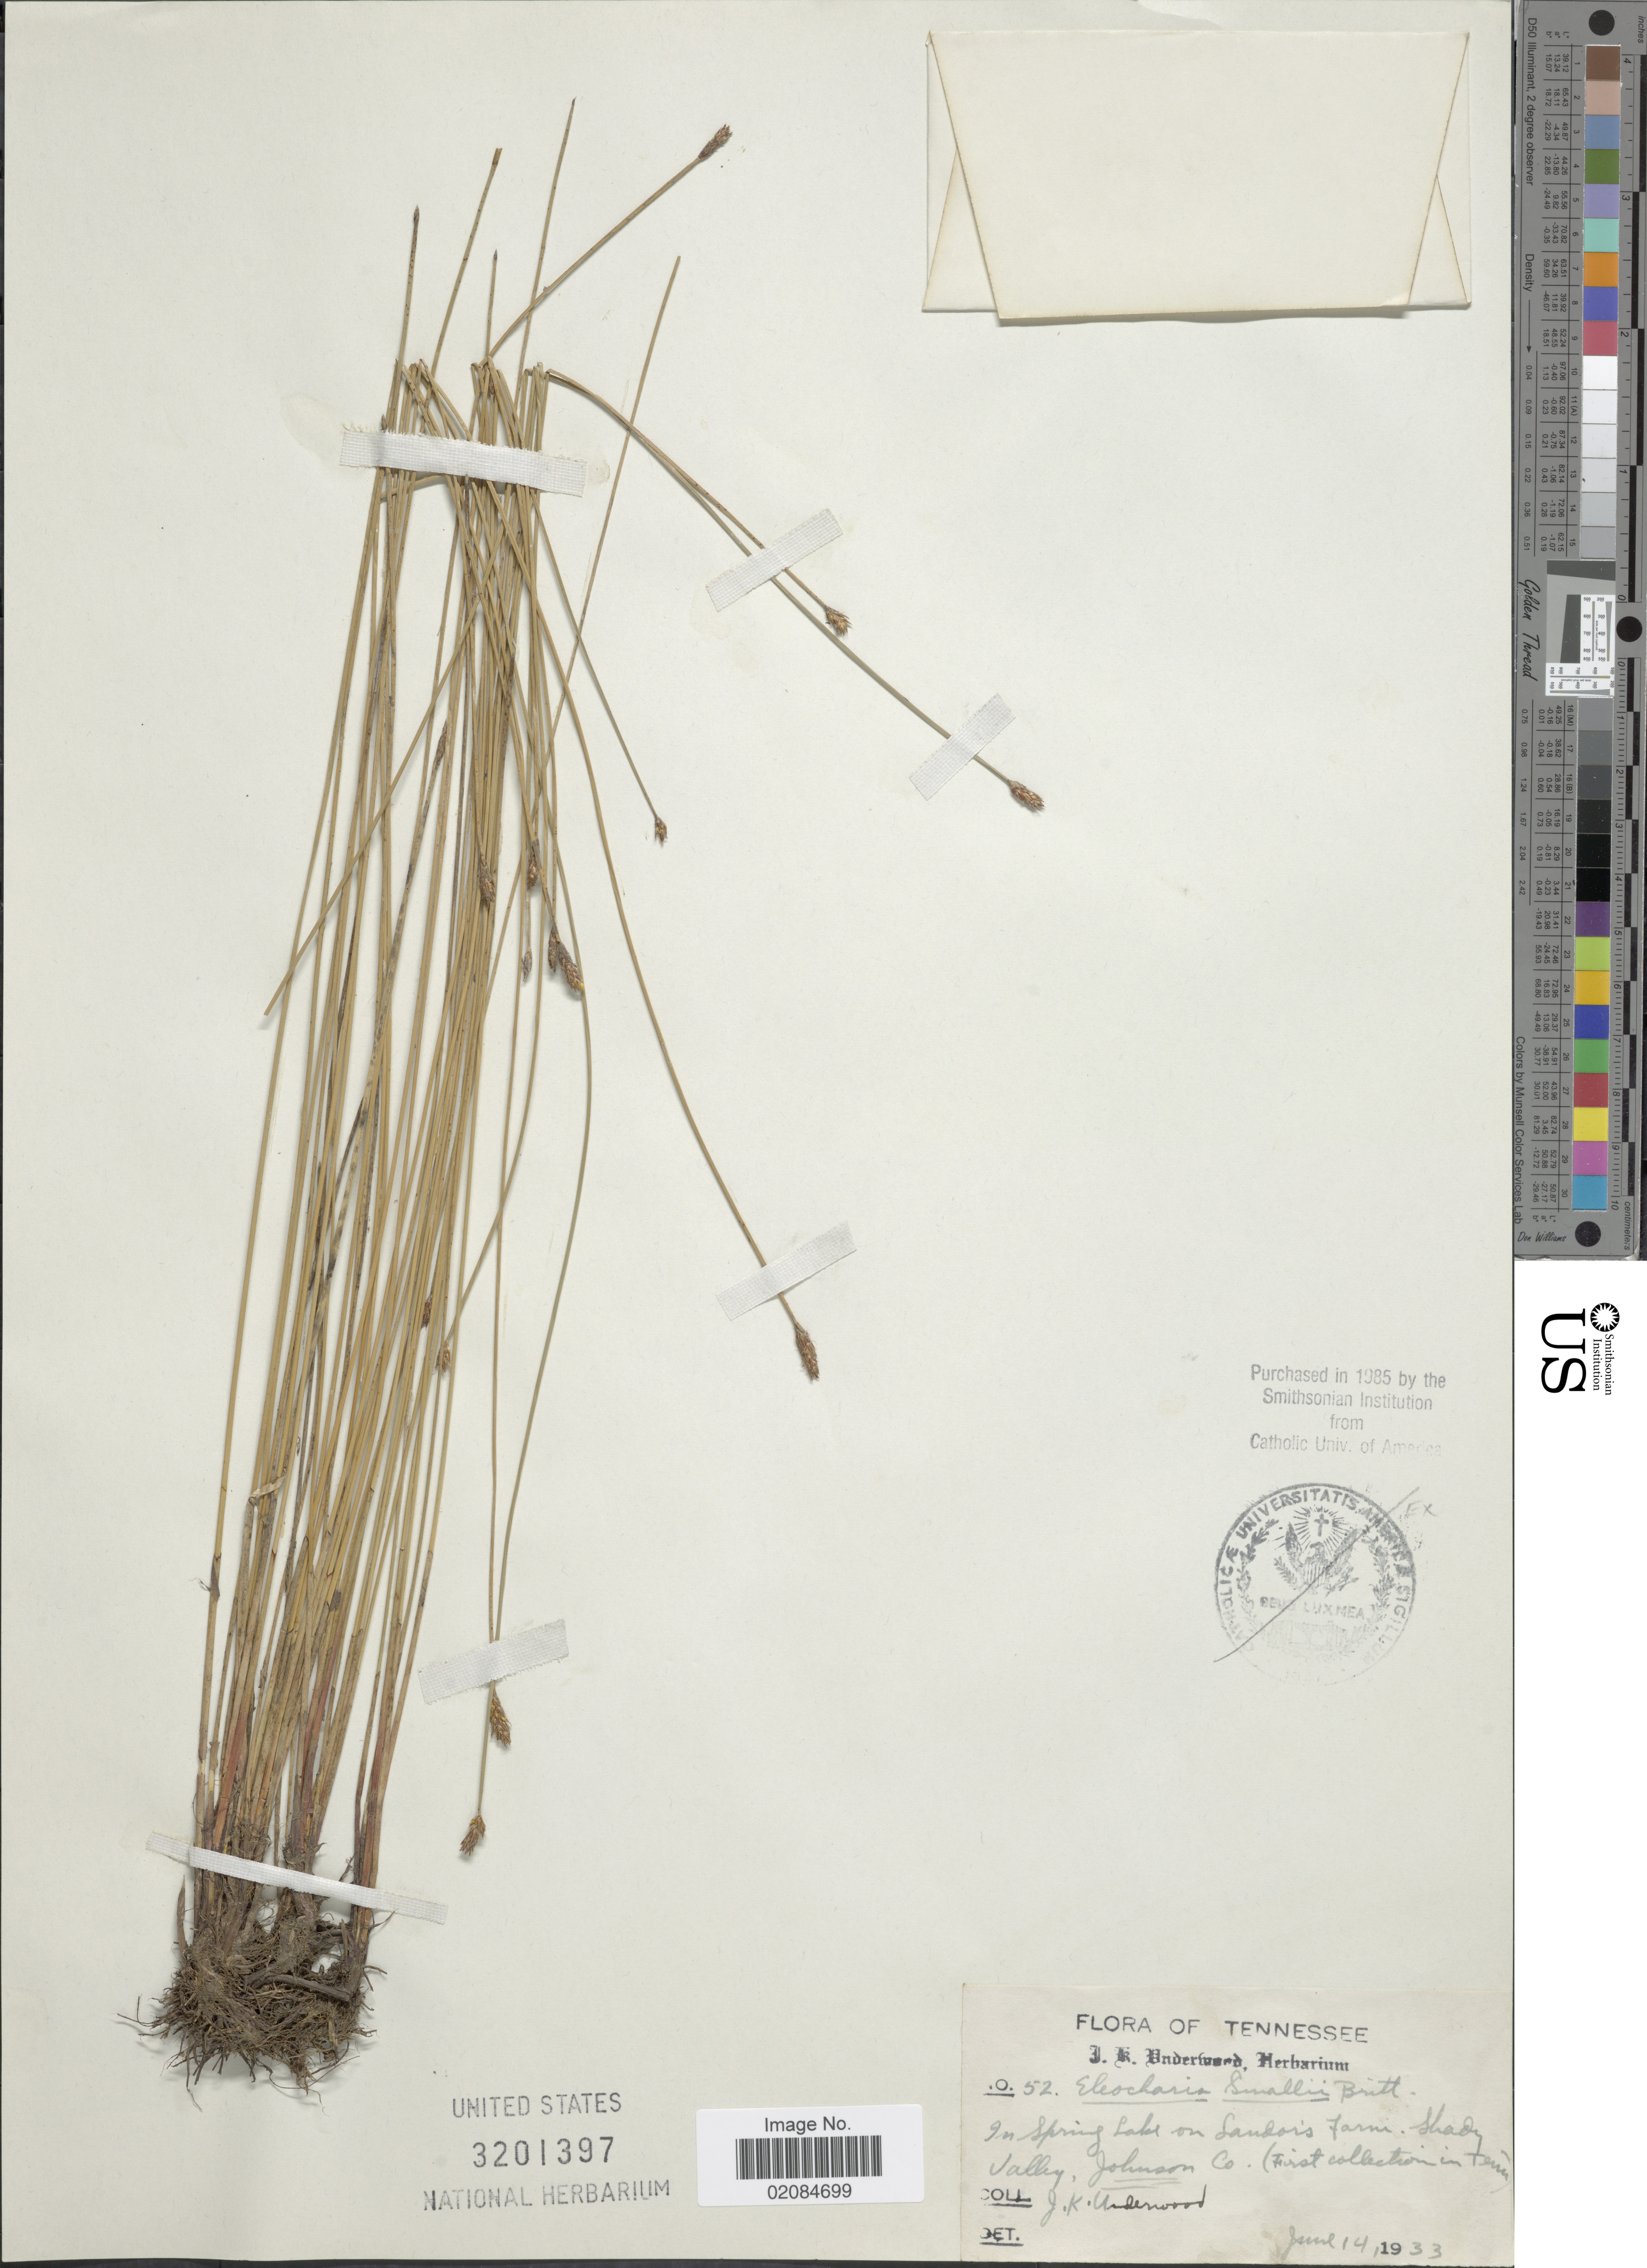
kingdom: Plantae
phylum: Tracheophyta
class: Liliopsida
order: Poales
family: Cyperaceae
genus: Eleocharis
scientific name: Eleocharis palustris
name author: (L.) Roem. & Schult.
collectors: J. K. Underwood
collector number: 52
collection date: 1933-06-14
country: United States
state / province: Tennessee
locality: In Spring Lake on Sandor's farm. Shady Valley, Johnson Co.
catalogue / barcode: US 3201397